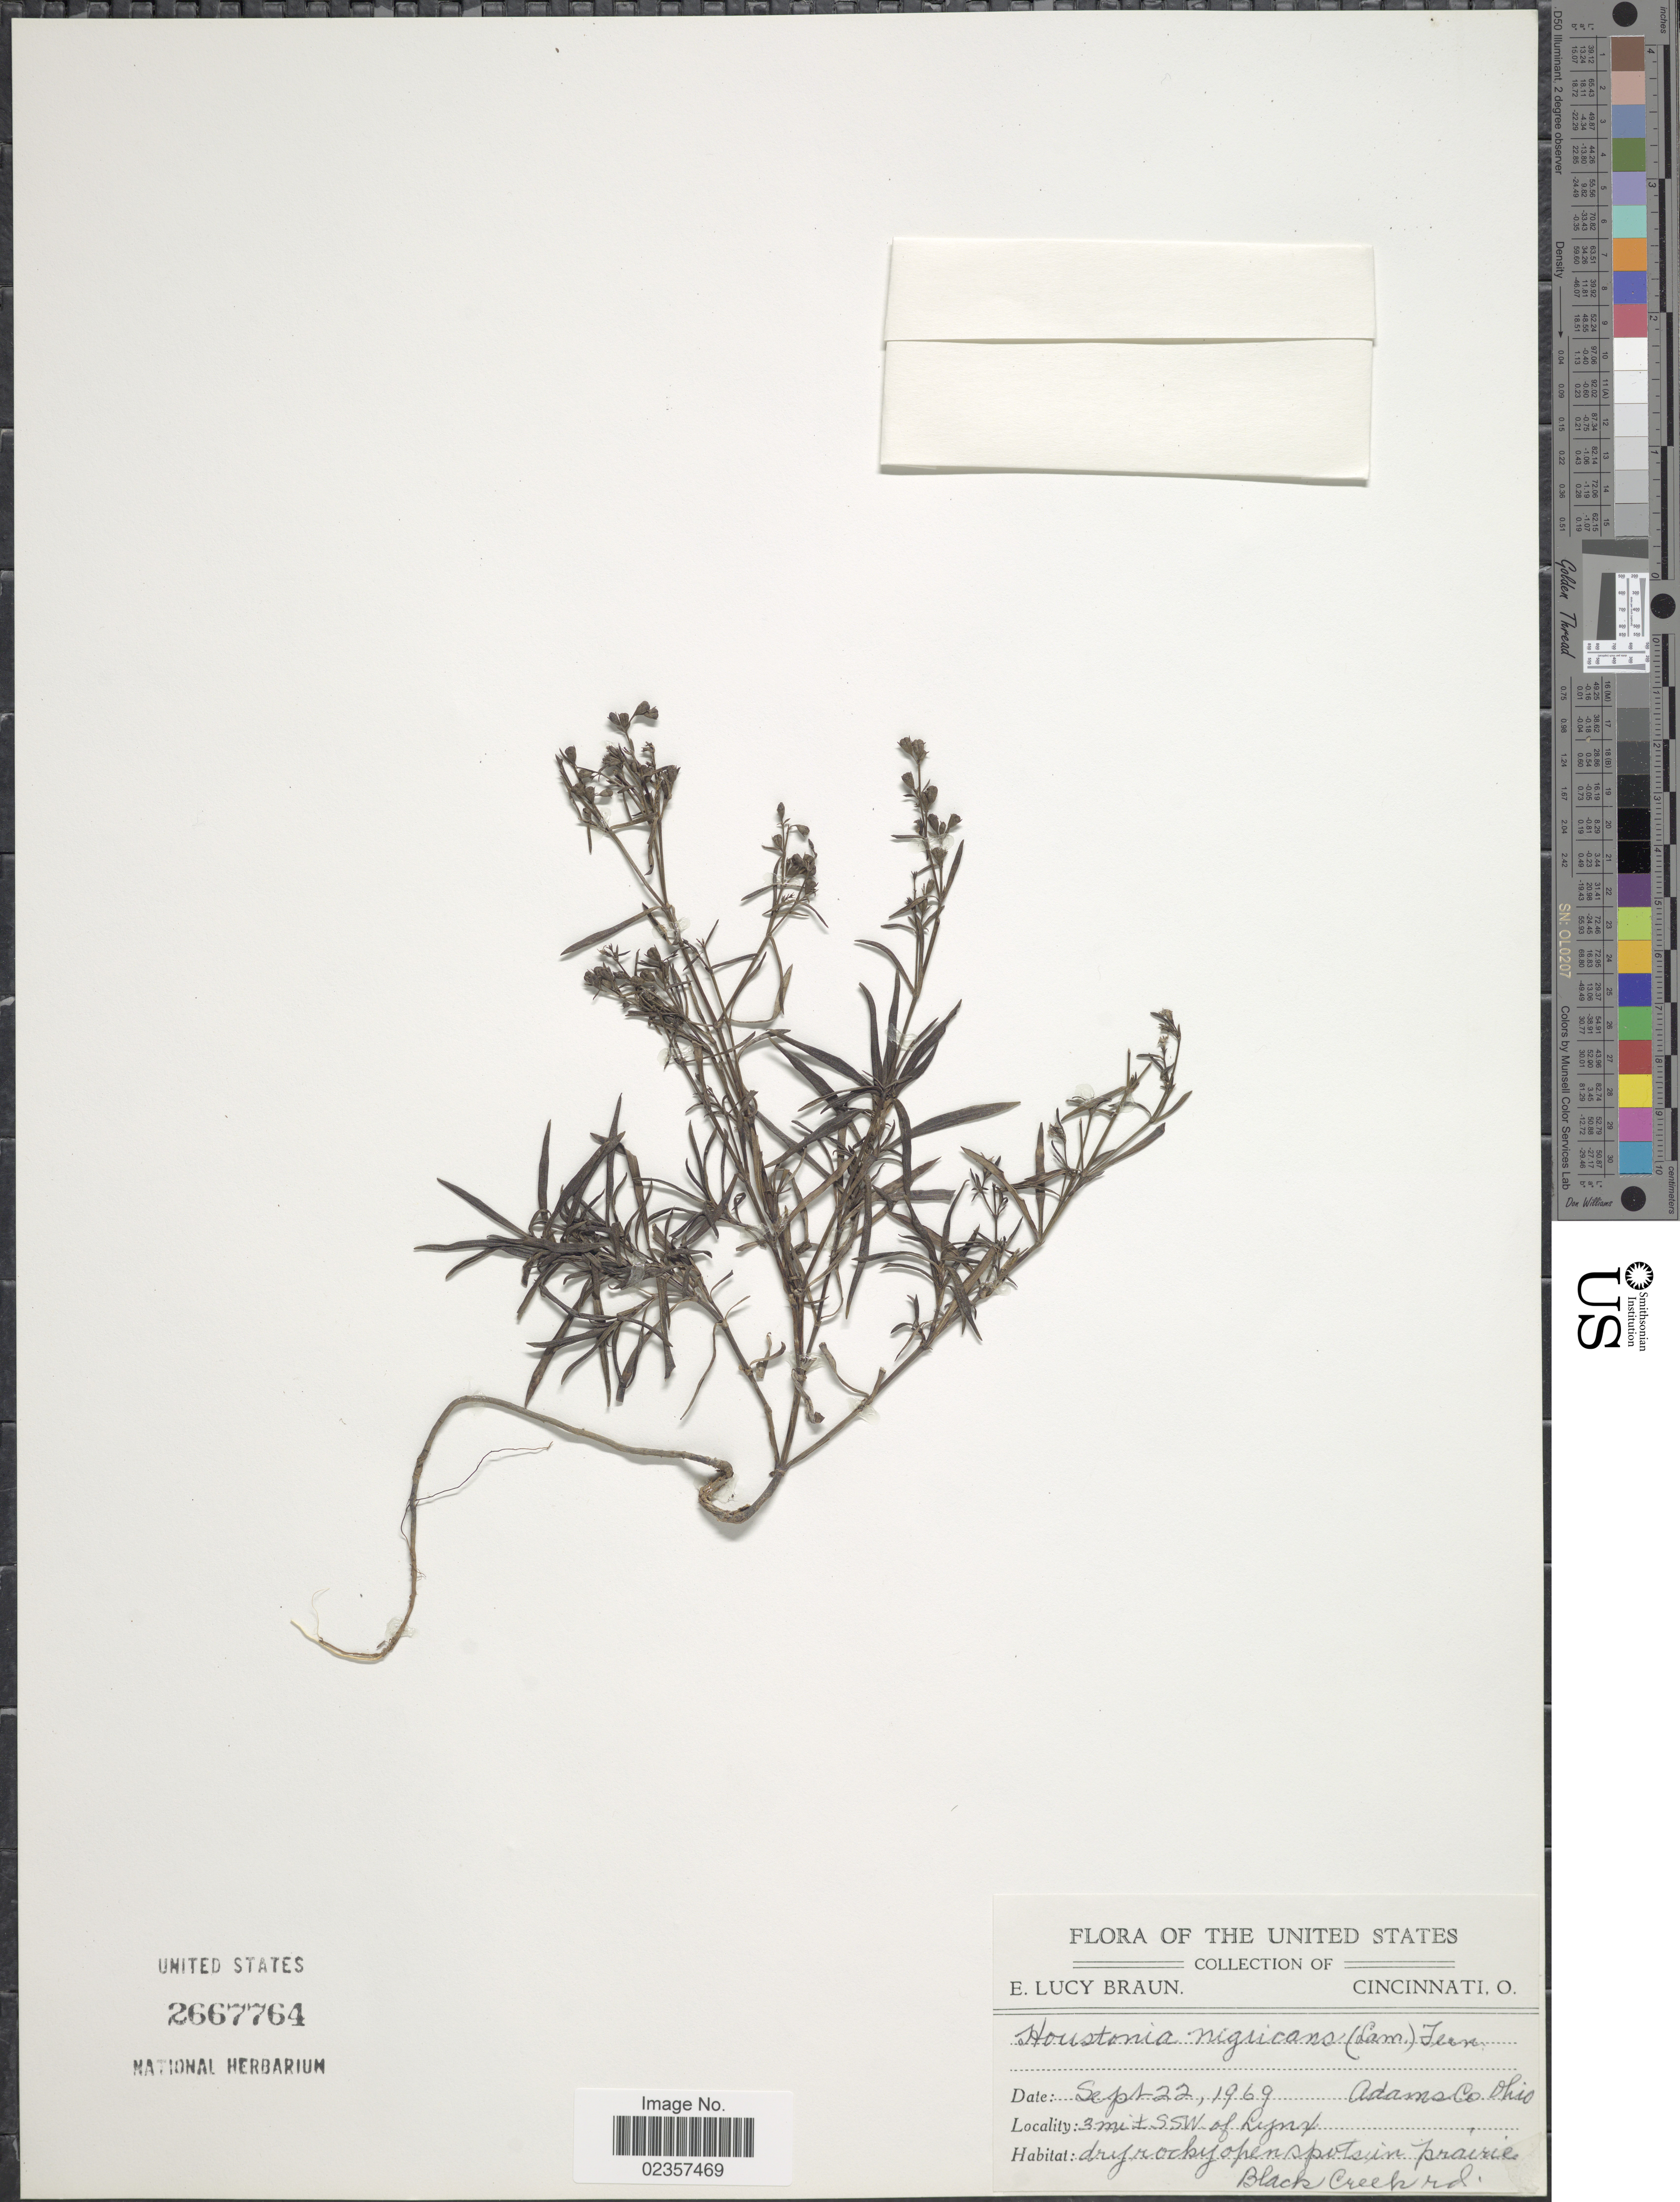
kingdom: Plantae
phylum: Tracheophyta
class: Magnoliopsida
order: Gentianales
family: Rubiaceae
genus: Houstonia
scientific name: Houstonia nigricans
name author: (Lam.) Fernald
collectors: E. L. Braun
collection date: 1969-09-22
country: United States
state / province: Ohio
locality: Adams Co. 3 mi. ± SSW of Lynx. Black Creek rd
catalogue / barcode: US 2667764